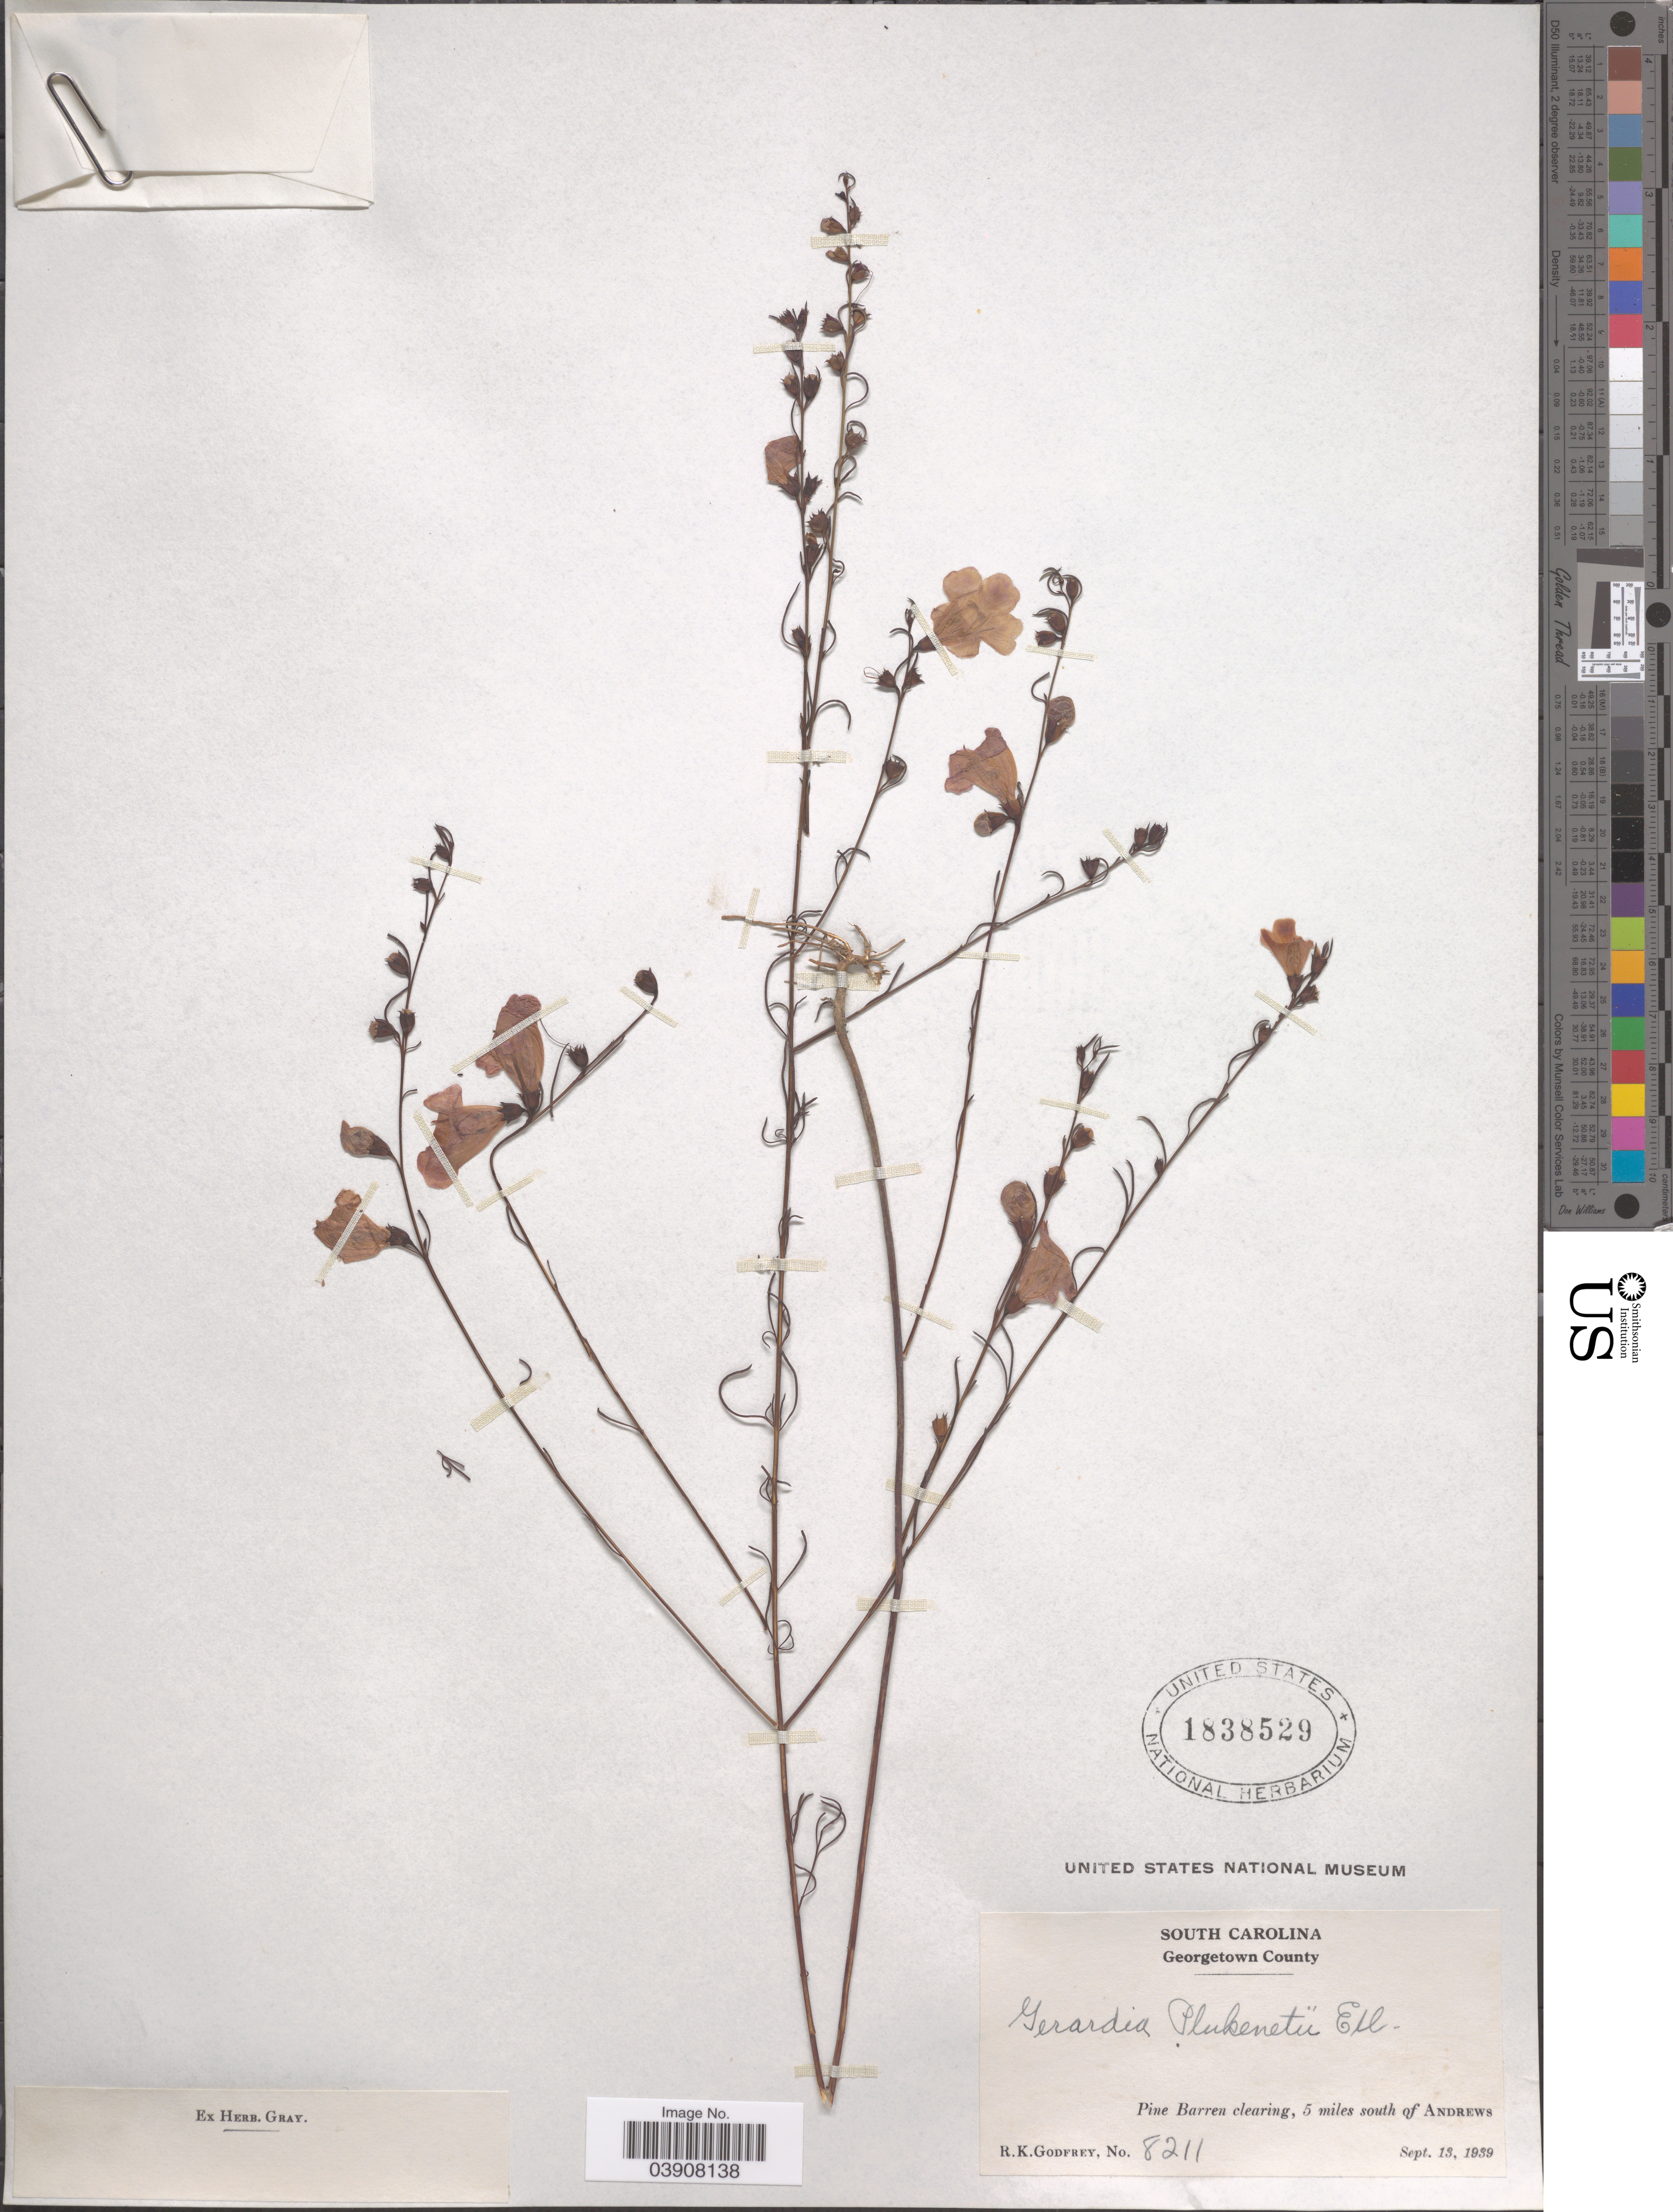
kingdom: Plantae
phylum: Tracheophyta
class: Magnoliopsida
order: Lamiales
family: Orobanchaceae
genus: Agalinis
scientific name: Agalinis plukenetii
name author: (Elliott) Raf.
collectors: R. K. Godfrey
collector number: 8211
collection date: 1939-09-13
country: United States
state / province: South Carolina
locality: Georgetown County. Pine Barren clearing, 5 miles south of Andrews.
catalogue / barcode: US 1838529